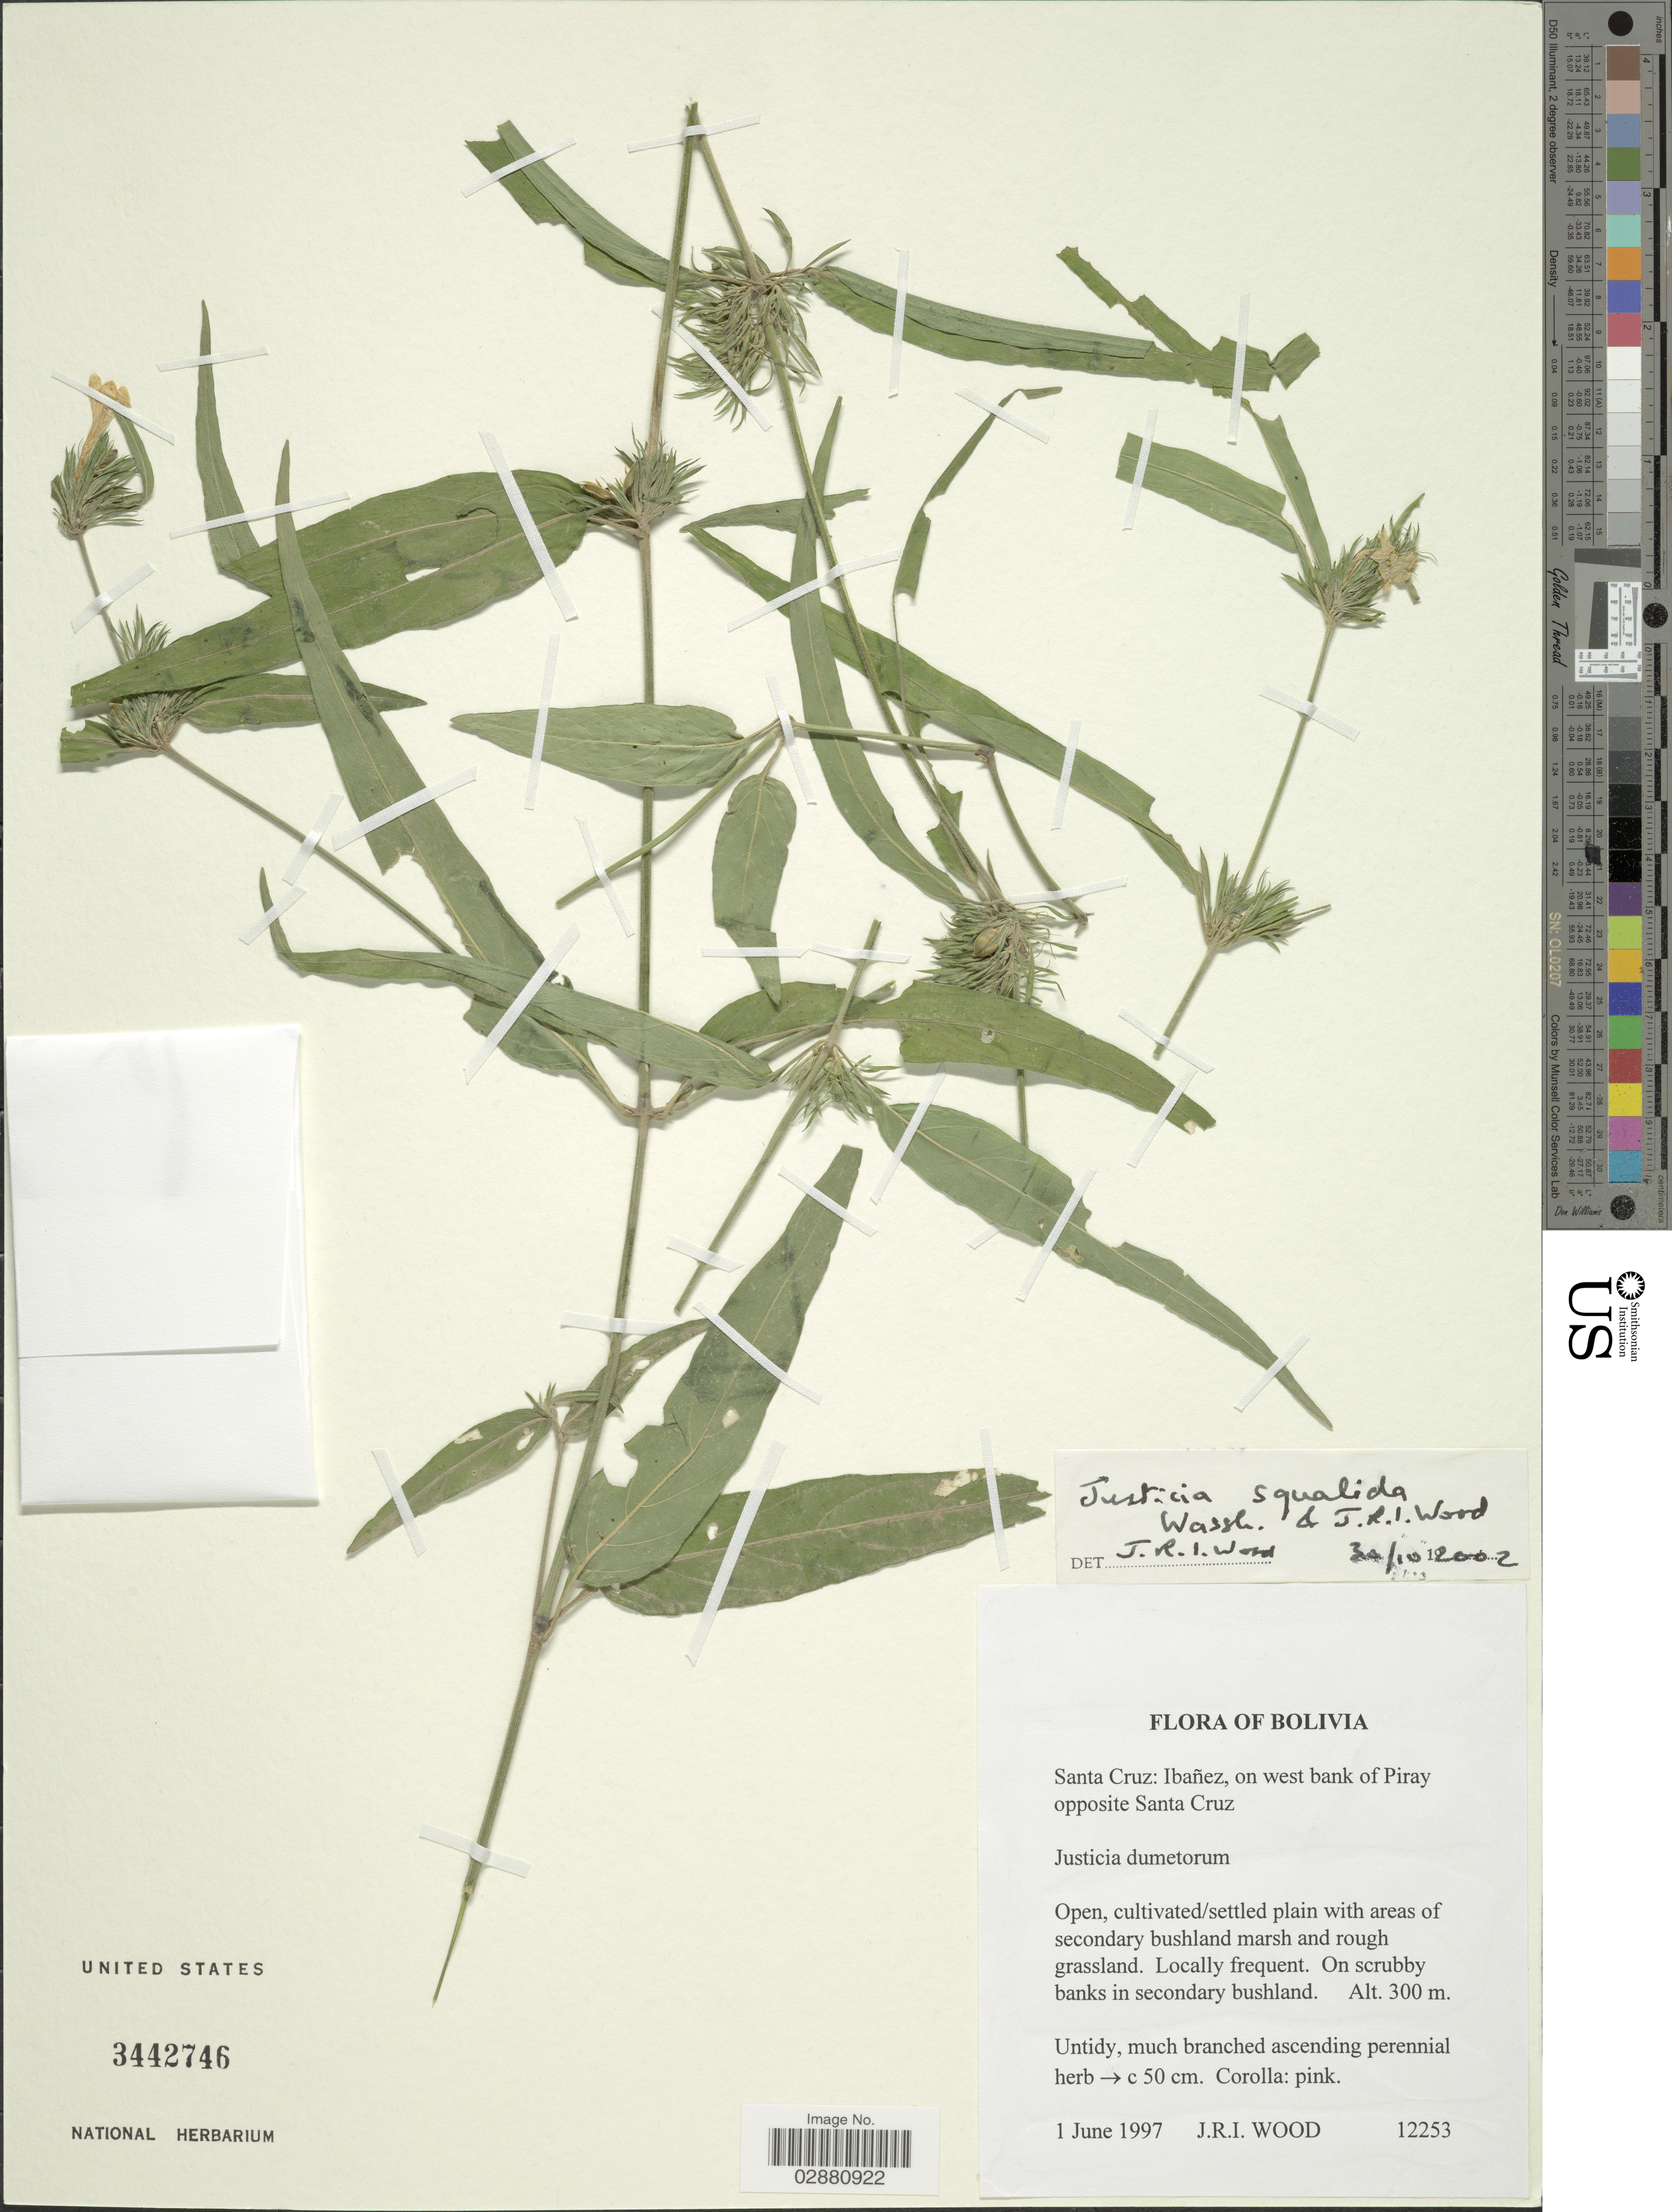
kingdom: Plantae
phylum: Tracheophyta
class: Magnoliopsida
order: Lamiales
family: Acanthaceae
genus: Justicia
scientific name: Justicia squalida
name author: Wassh. & J.R.I. Wood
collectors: J. R. I. Wood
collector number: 12253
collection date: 1997-06-01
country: Bolivia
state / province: Santa Cruz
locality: Ibañez, on west bank of Piray opposite Santa Cruz.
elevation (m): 300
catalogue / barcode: US 3442746